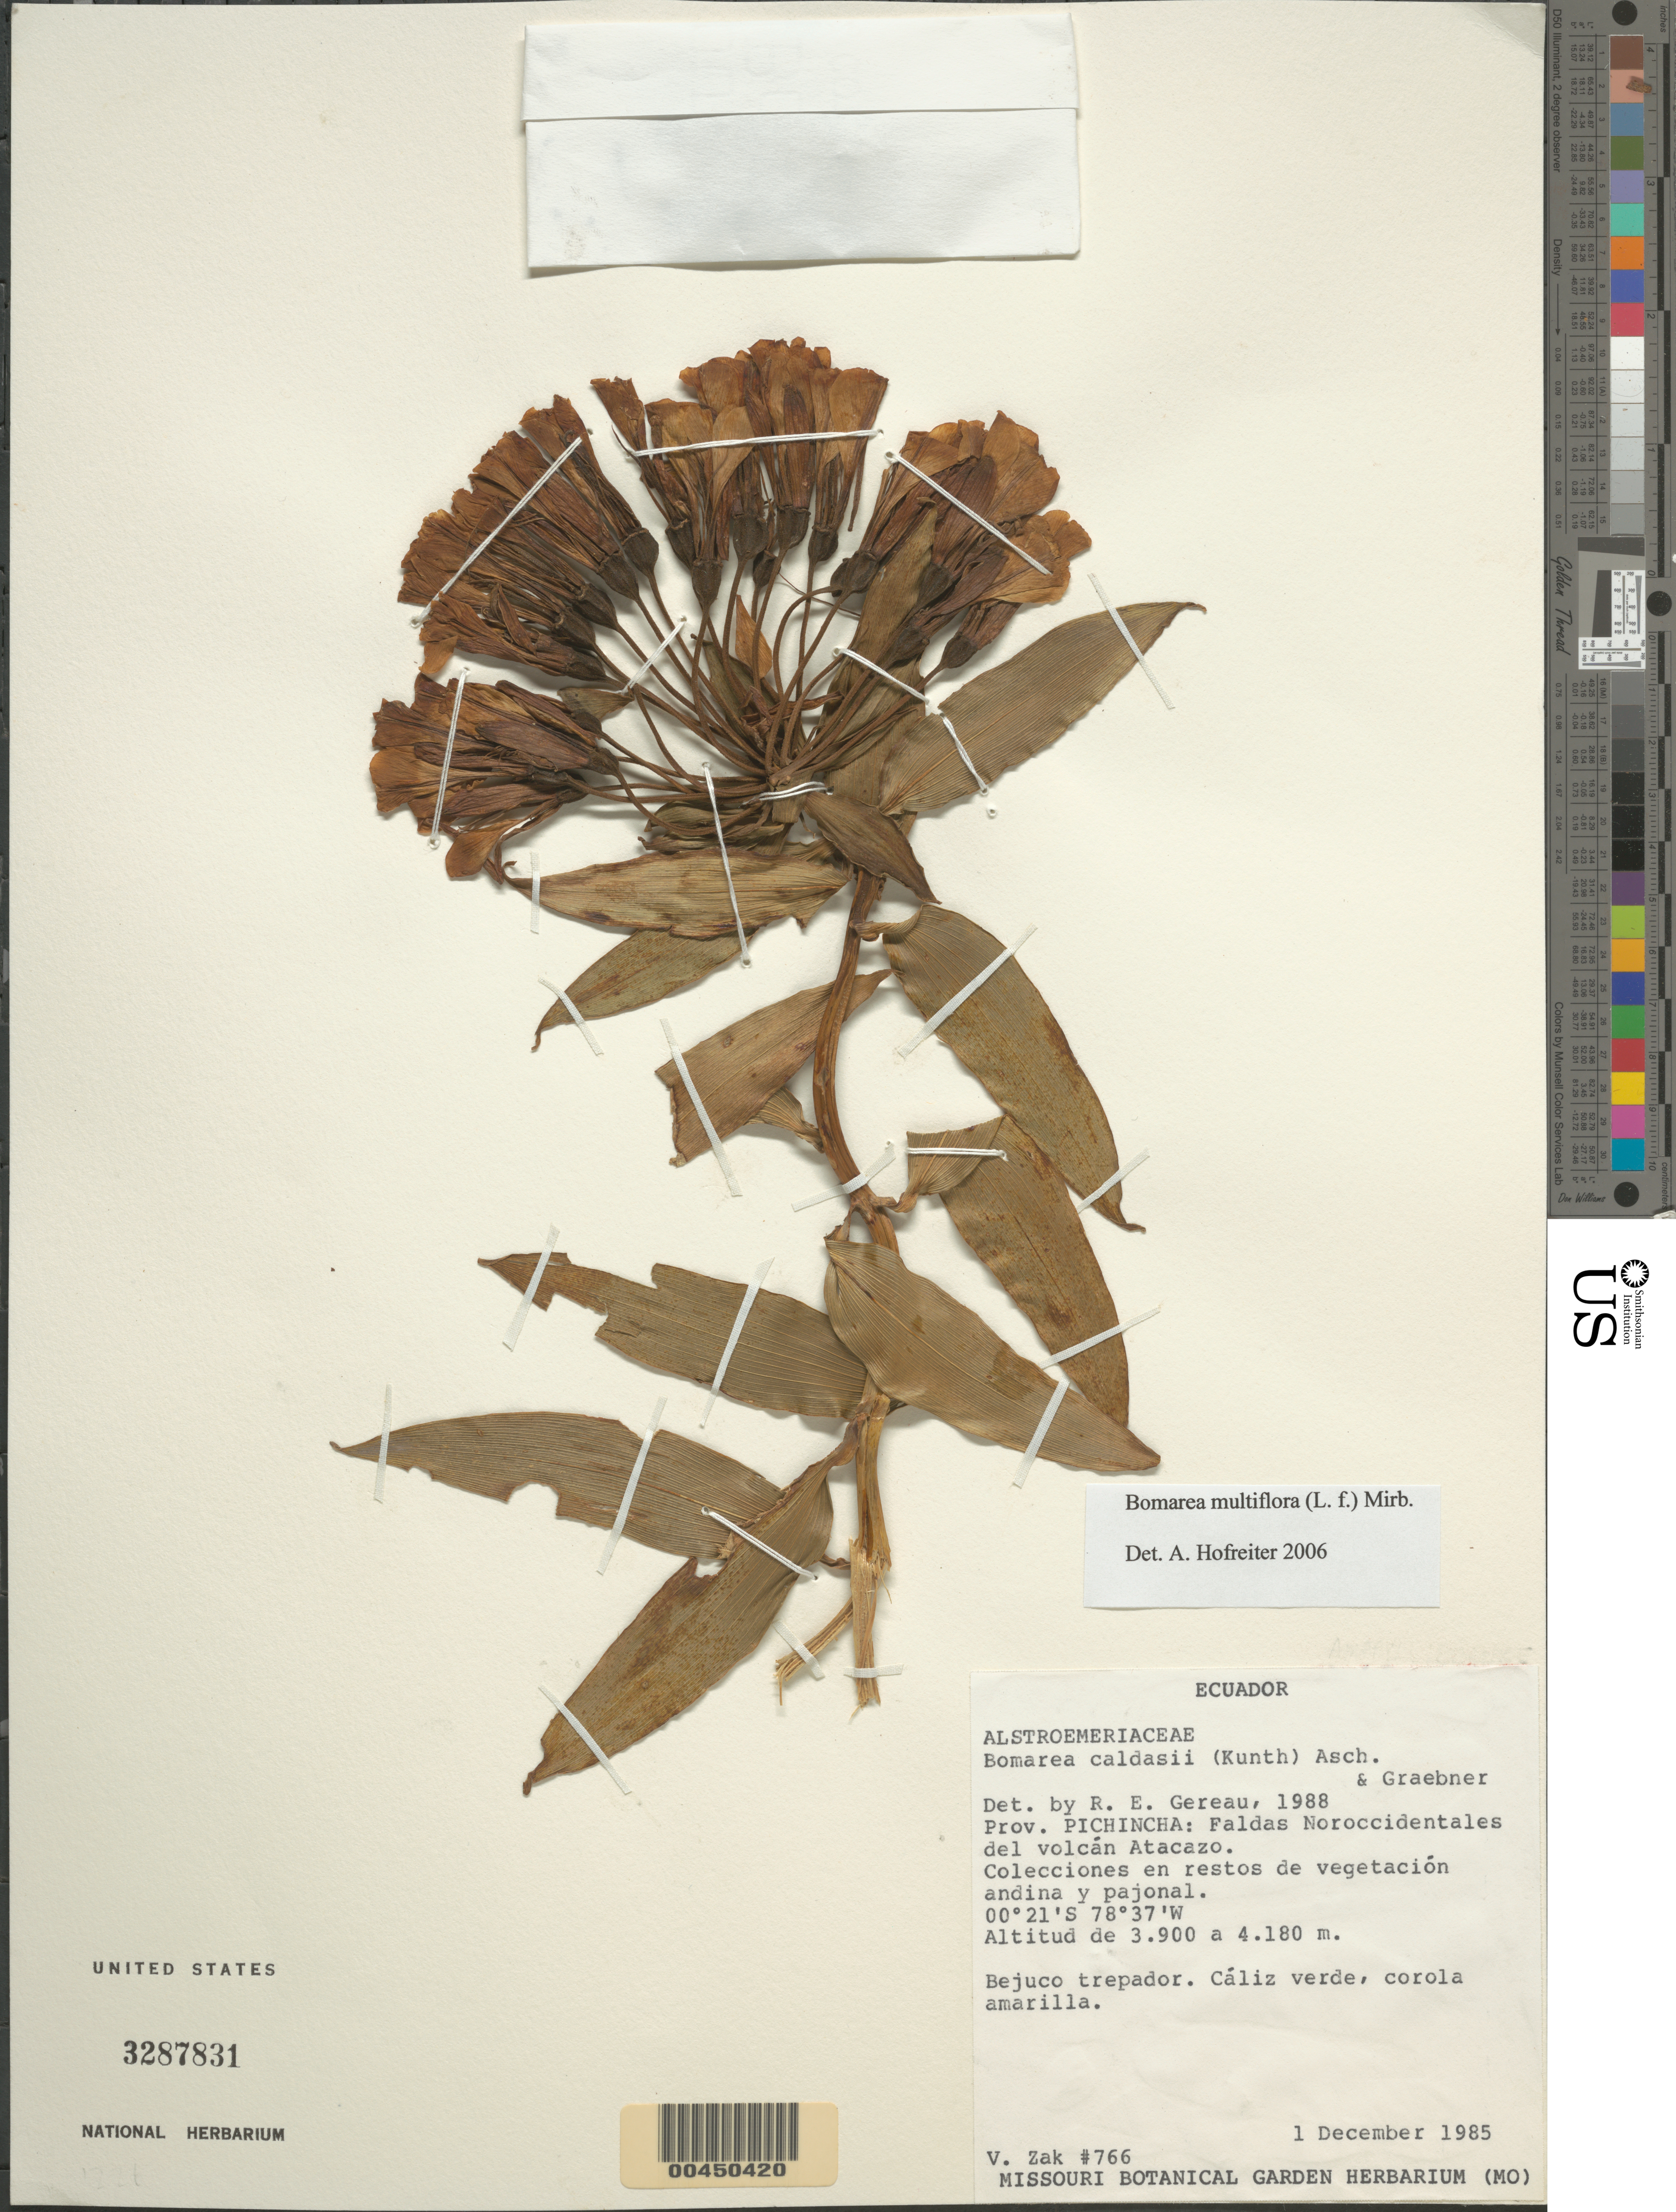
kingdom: Plantae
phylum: Tracheophyta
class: Liliopsida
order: Liliales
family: Alstroemeriaceae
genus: Bomarea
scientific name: Bomarea caldasii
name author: (Kunth) Asch. & Graebener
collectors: V. Zak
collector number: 766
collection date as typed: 01 Dec 1985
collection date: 1985-12-01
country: Ecuador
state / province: Pichincha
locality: Faldas norocidentales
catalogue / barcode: US 3287831